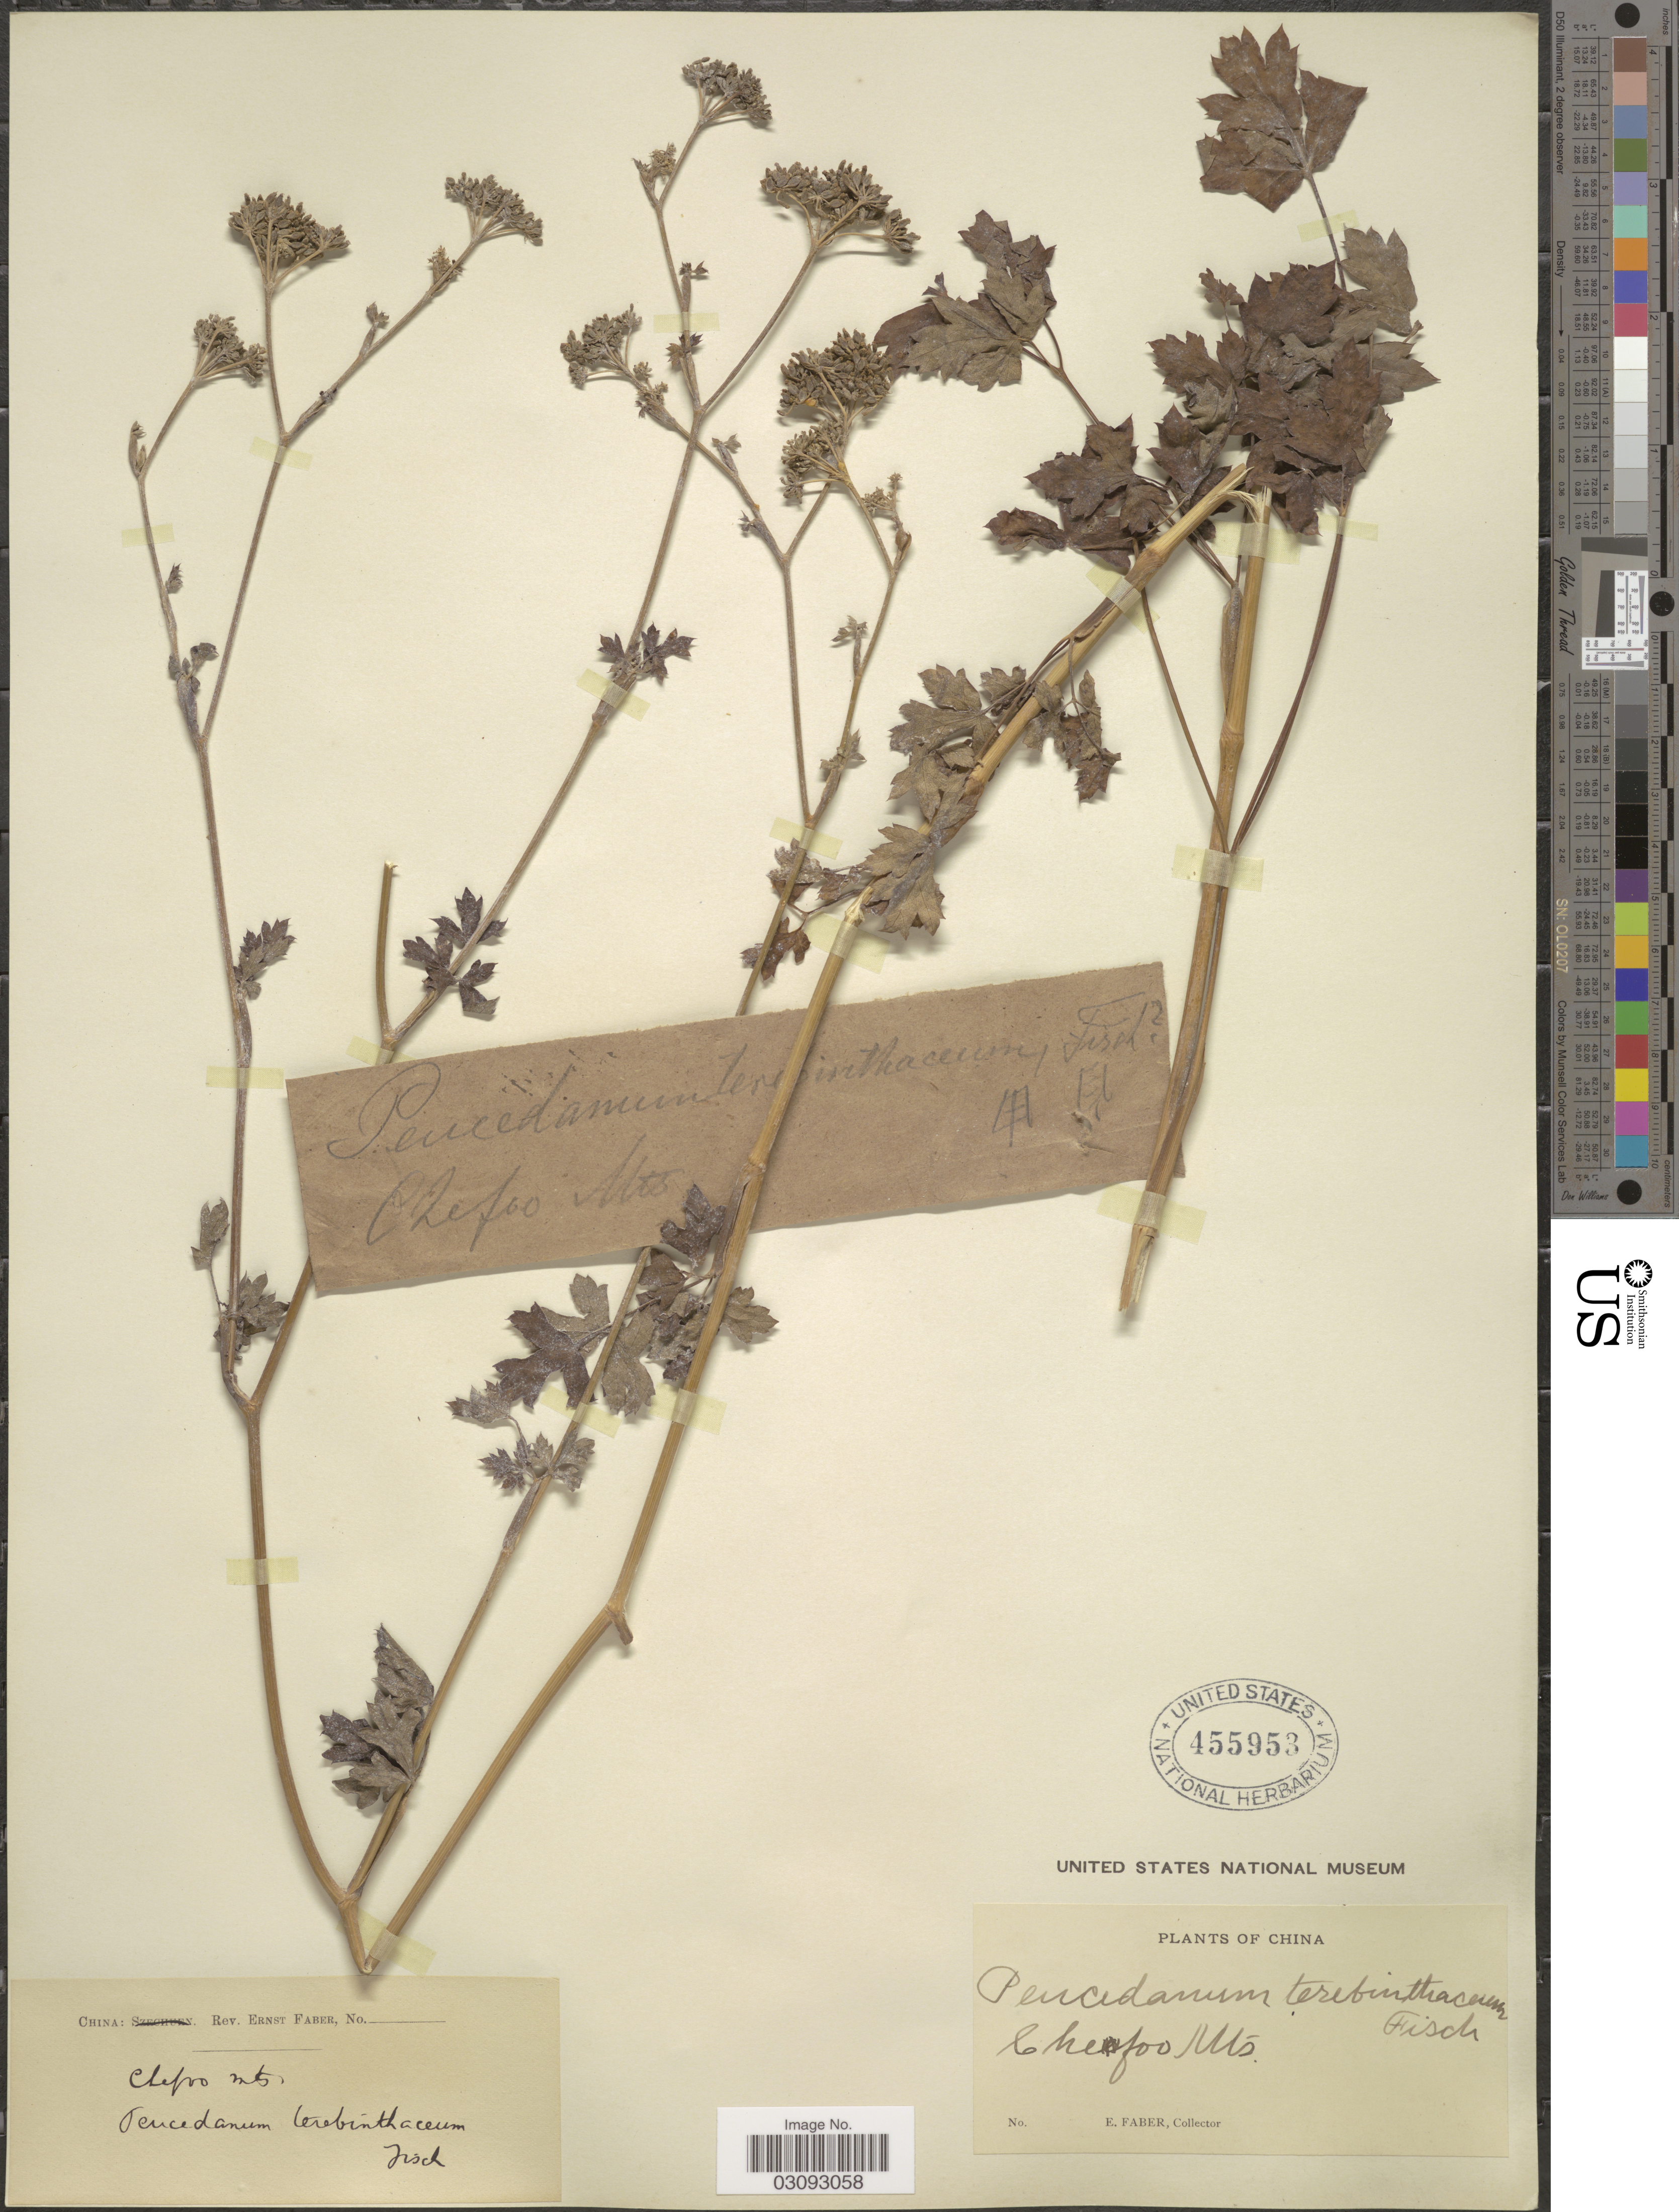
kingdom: Plantae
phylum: Tracheophyta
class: Magnoliopsida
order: Apiales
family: Apiaceae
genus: Peucedanum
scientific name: Peucedanum terebinthaceum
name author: (Fisch. ex Trevir.) Ledeb.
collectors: E. Faber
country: China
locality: Chefoo Mts.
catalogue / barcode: US 455953